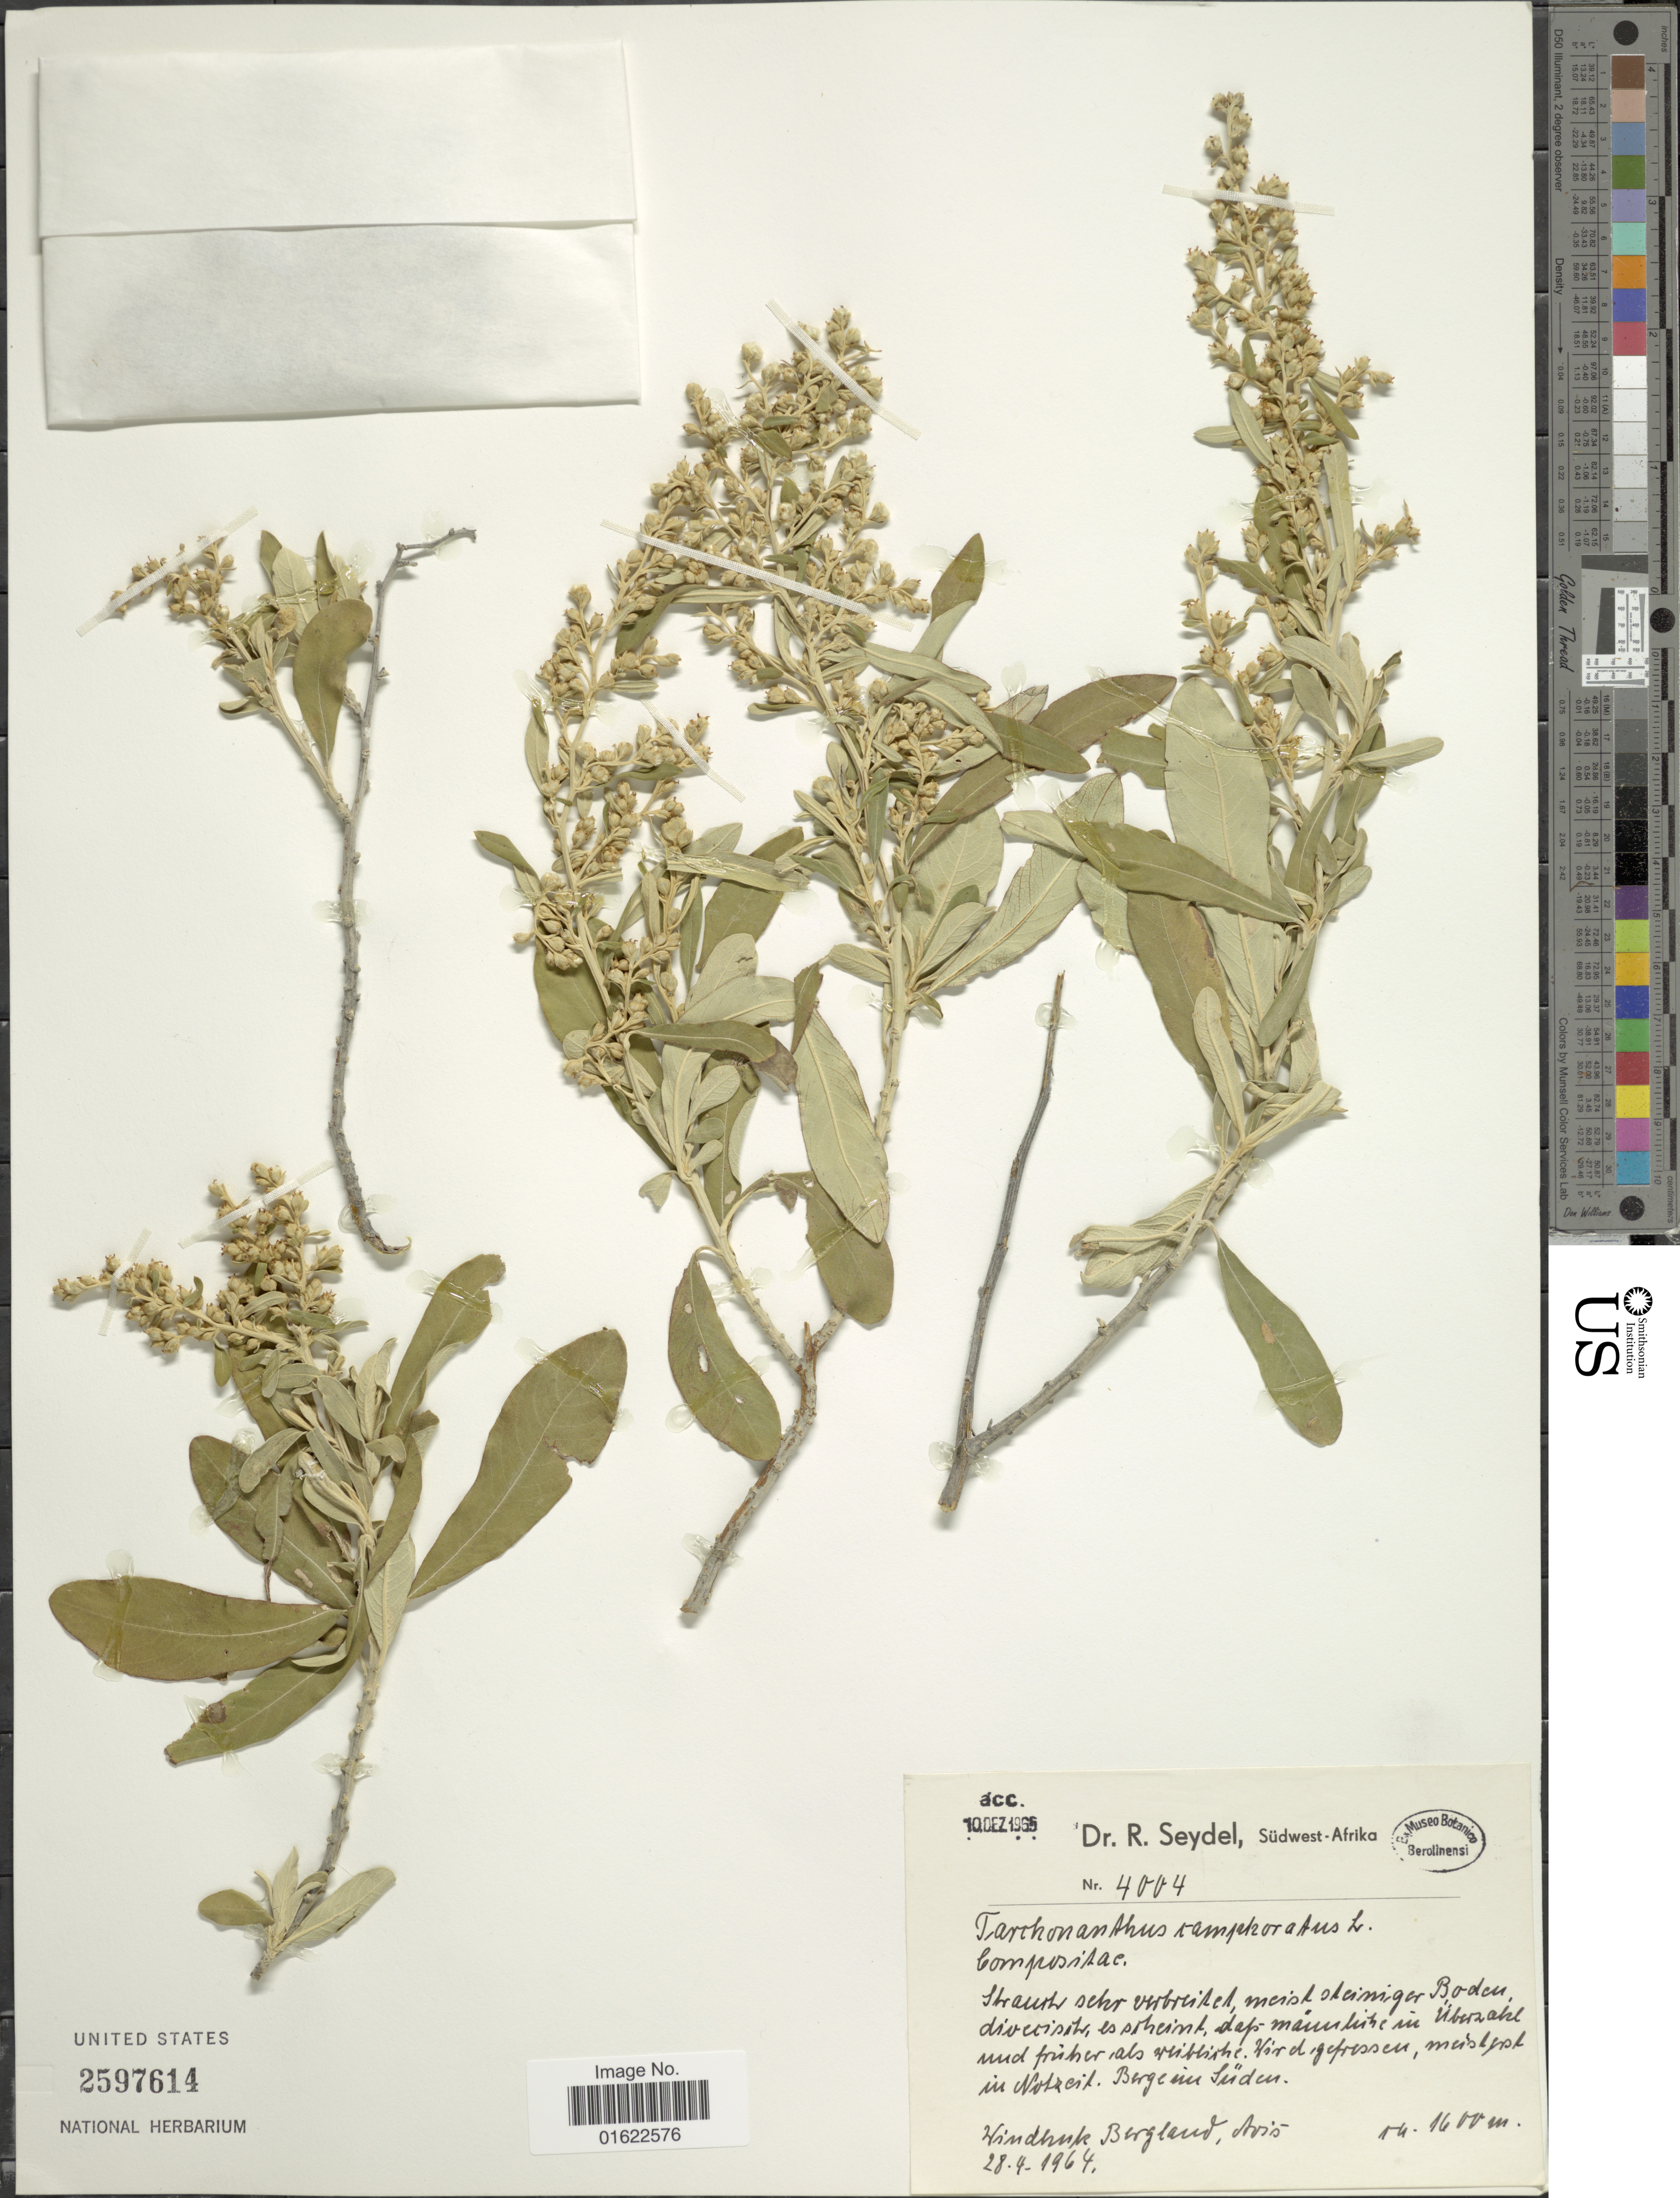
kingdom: Plantae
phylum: Tracheophyta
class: Magnoliopsida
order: Asterales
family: Asteraceae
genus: Tarchonanthus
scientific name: Tarchonanthus camphoratus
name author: L.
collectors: R. Seydel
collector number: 4004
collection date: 1964-04-28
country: Namibia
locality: Windhuk Bergland, Avis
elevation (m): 1600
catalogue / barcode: US 2597614